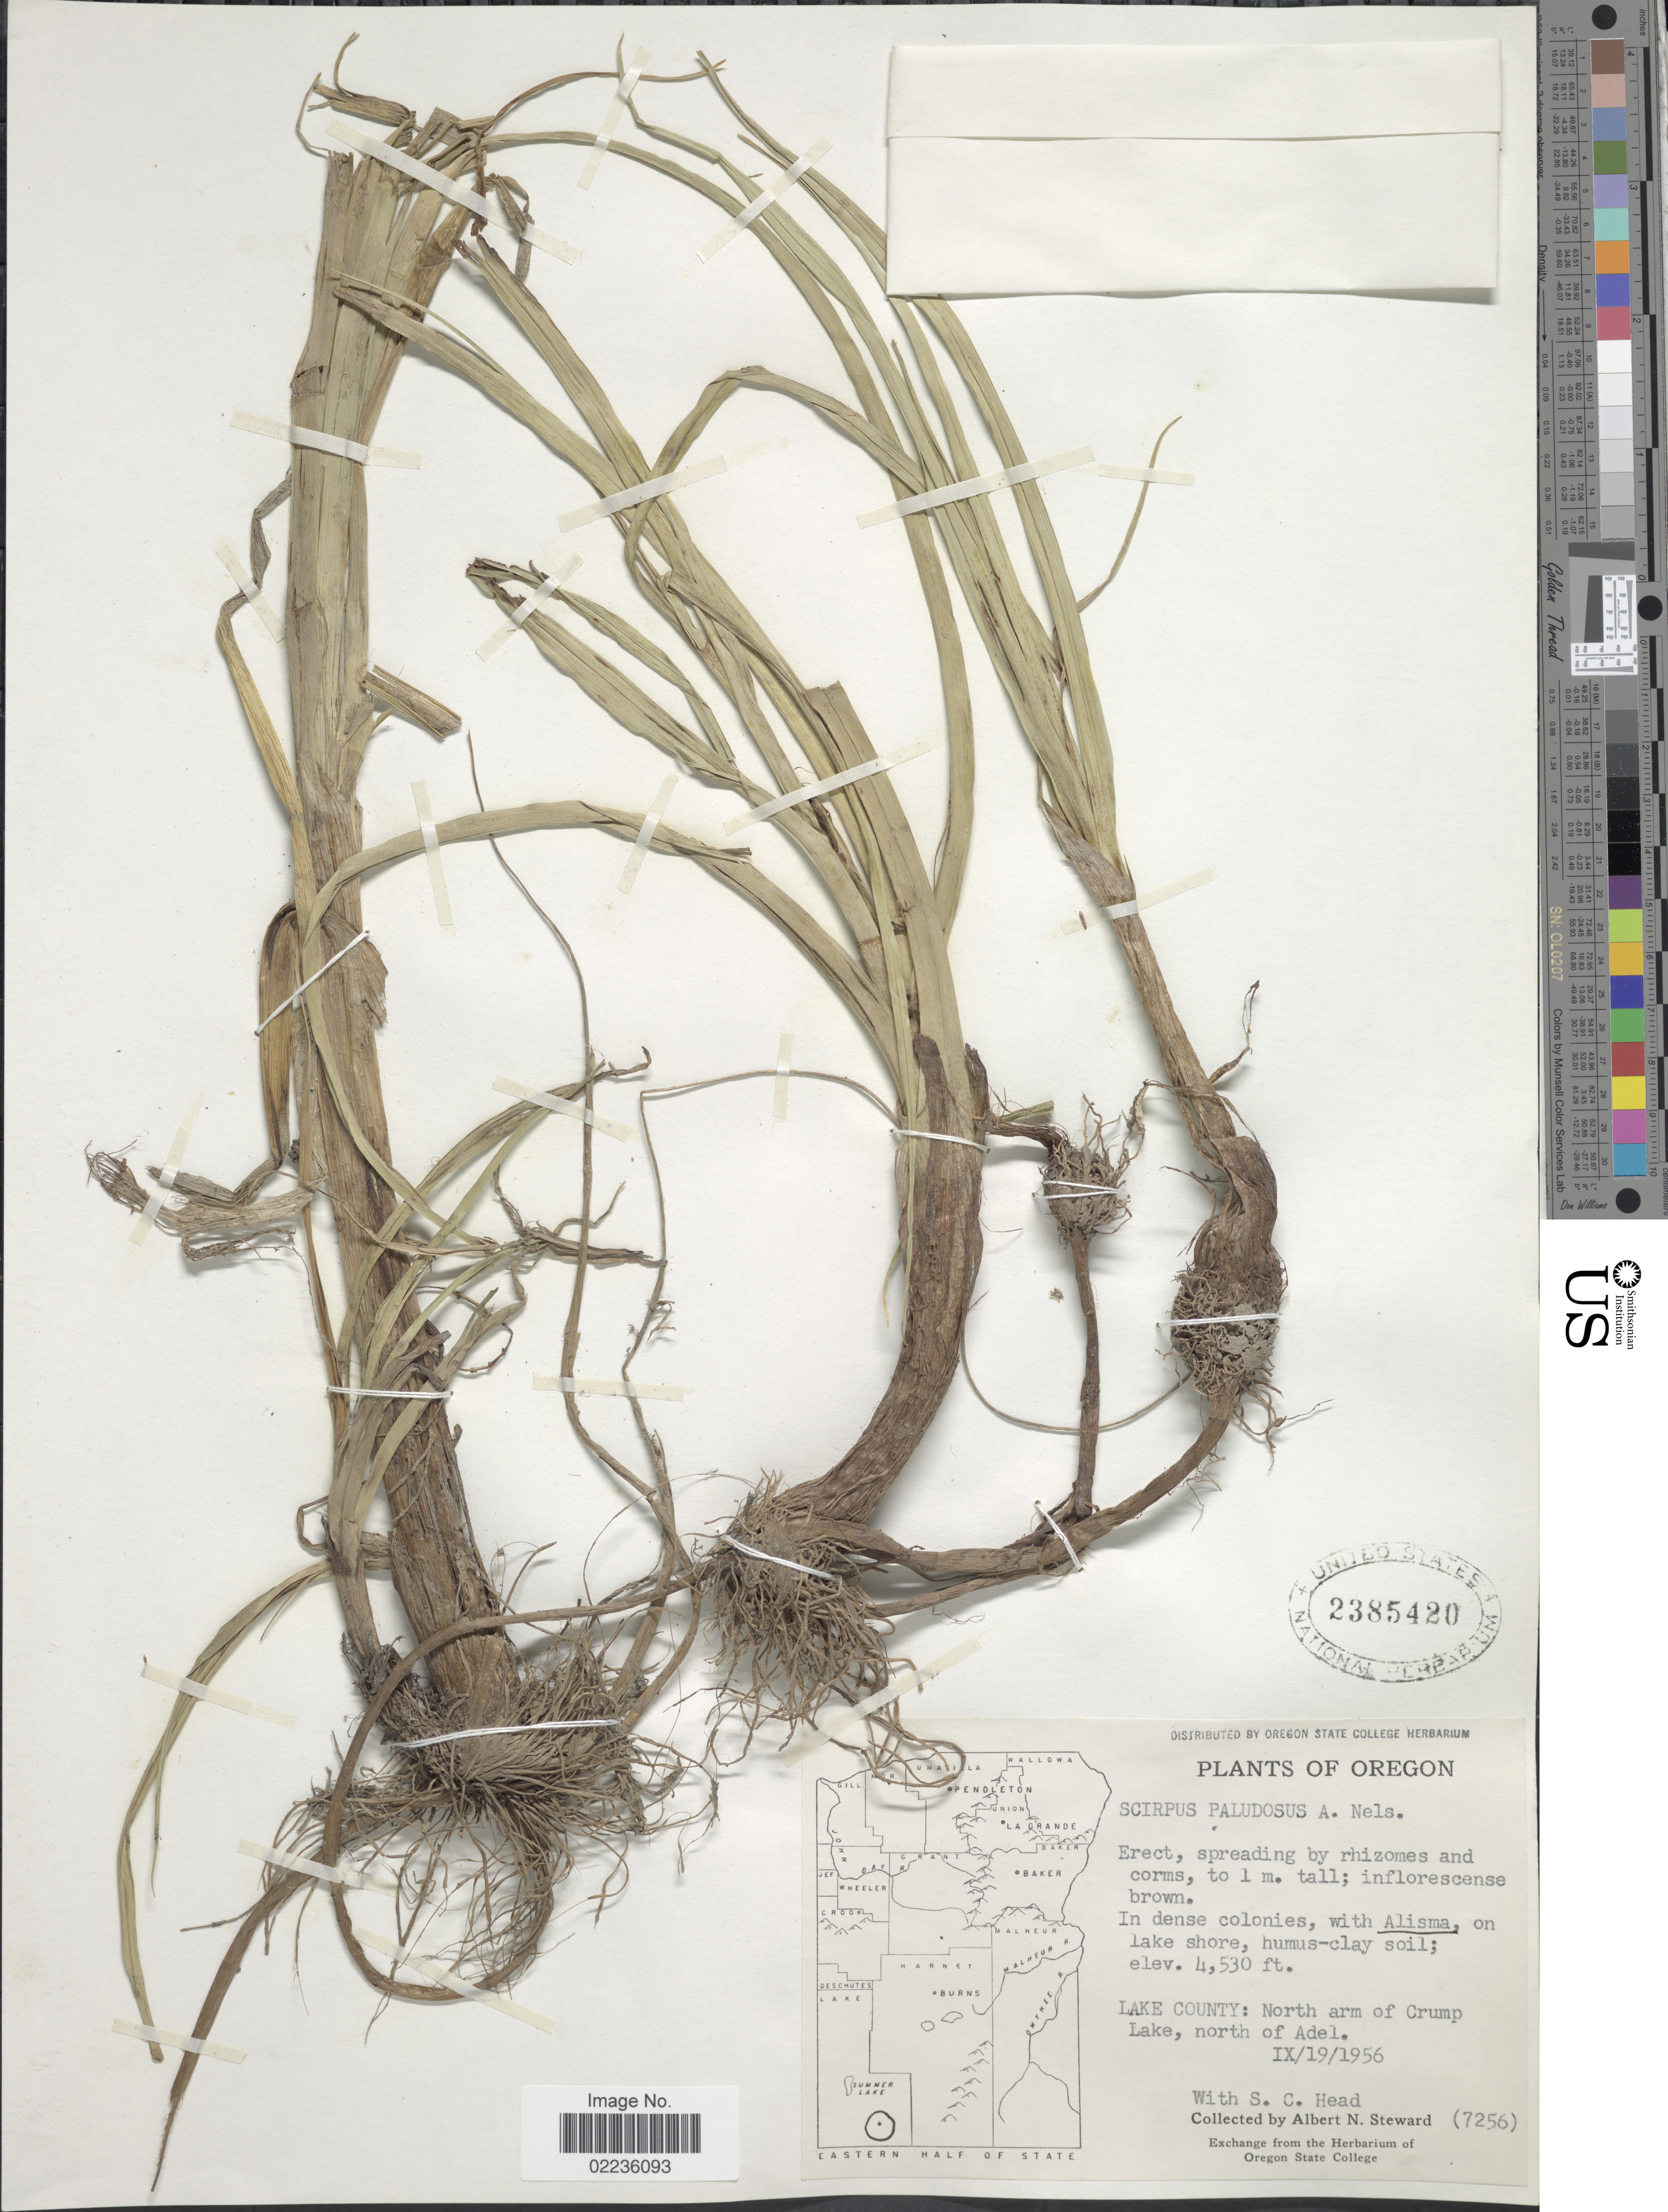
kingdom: Plantae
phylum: Tracheophyta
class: Liliopsida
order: Poales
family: Cyperaceae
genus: Bolboschoenus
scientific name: Bolboschoenus maritimus subsp. paludosus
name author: (A. Nelson) T. Koyama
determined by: Strong, M. T., (US), Smithsonian Institution - National Museum of Natural History (UNITED STATES)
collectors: A. N. Steward & S. Head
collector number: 7256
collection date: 1956-09-19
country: United States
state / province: Oregon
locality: On lake shore. Lake County: North arm of Crump Lake, north of Adel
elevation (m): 1381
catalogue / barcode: US 2385420